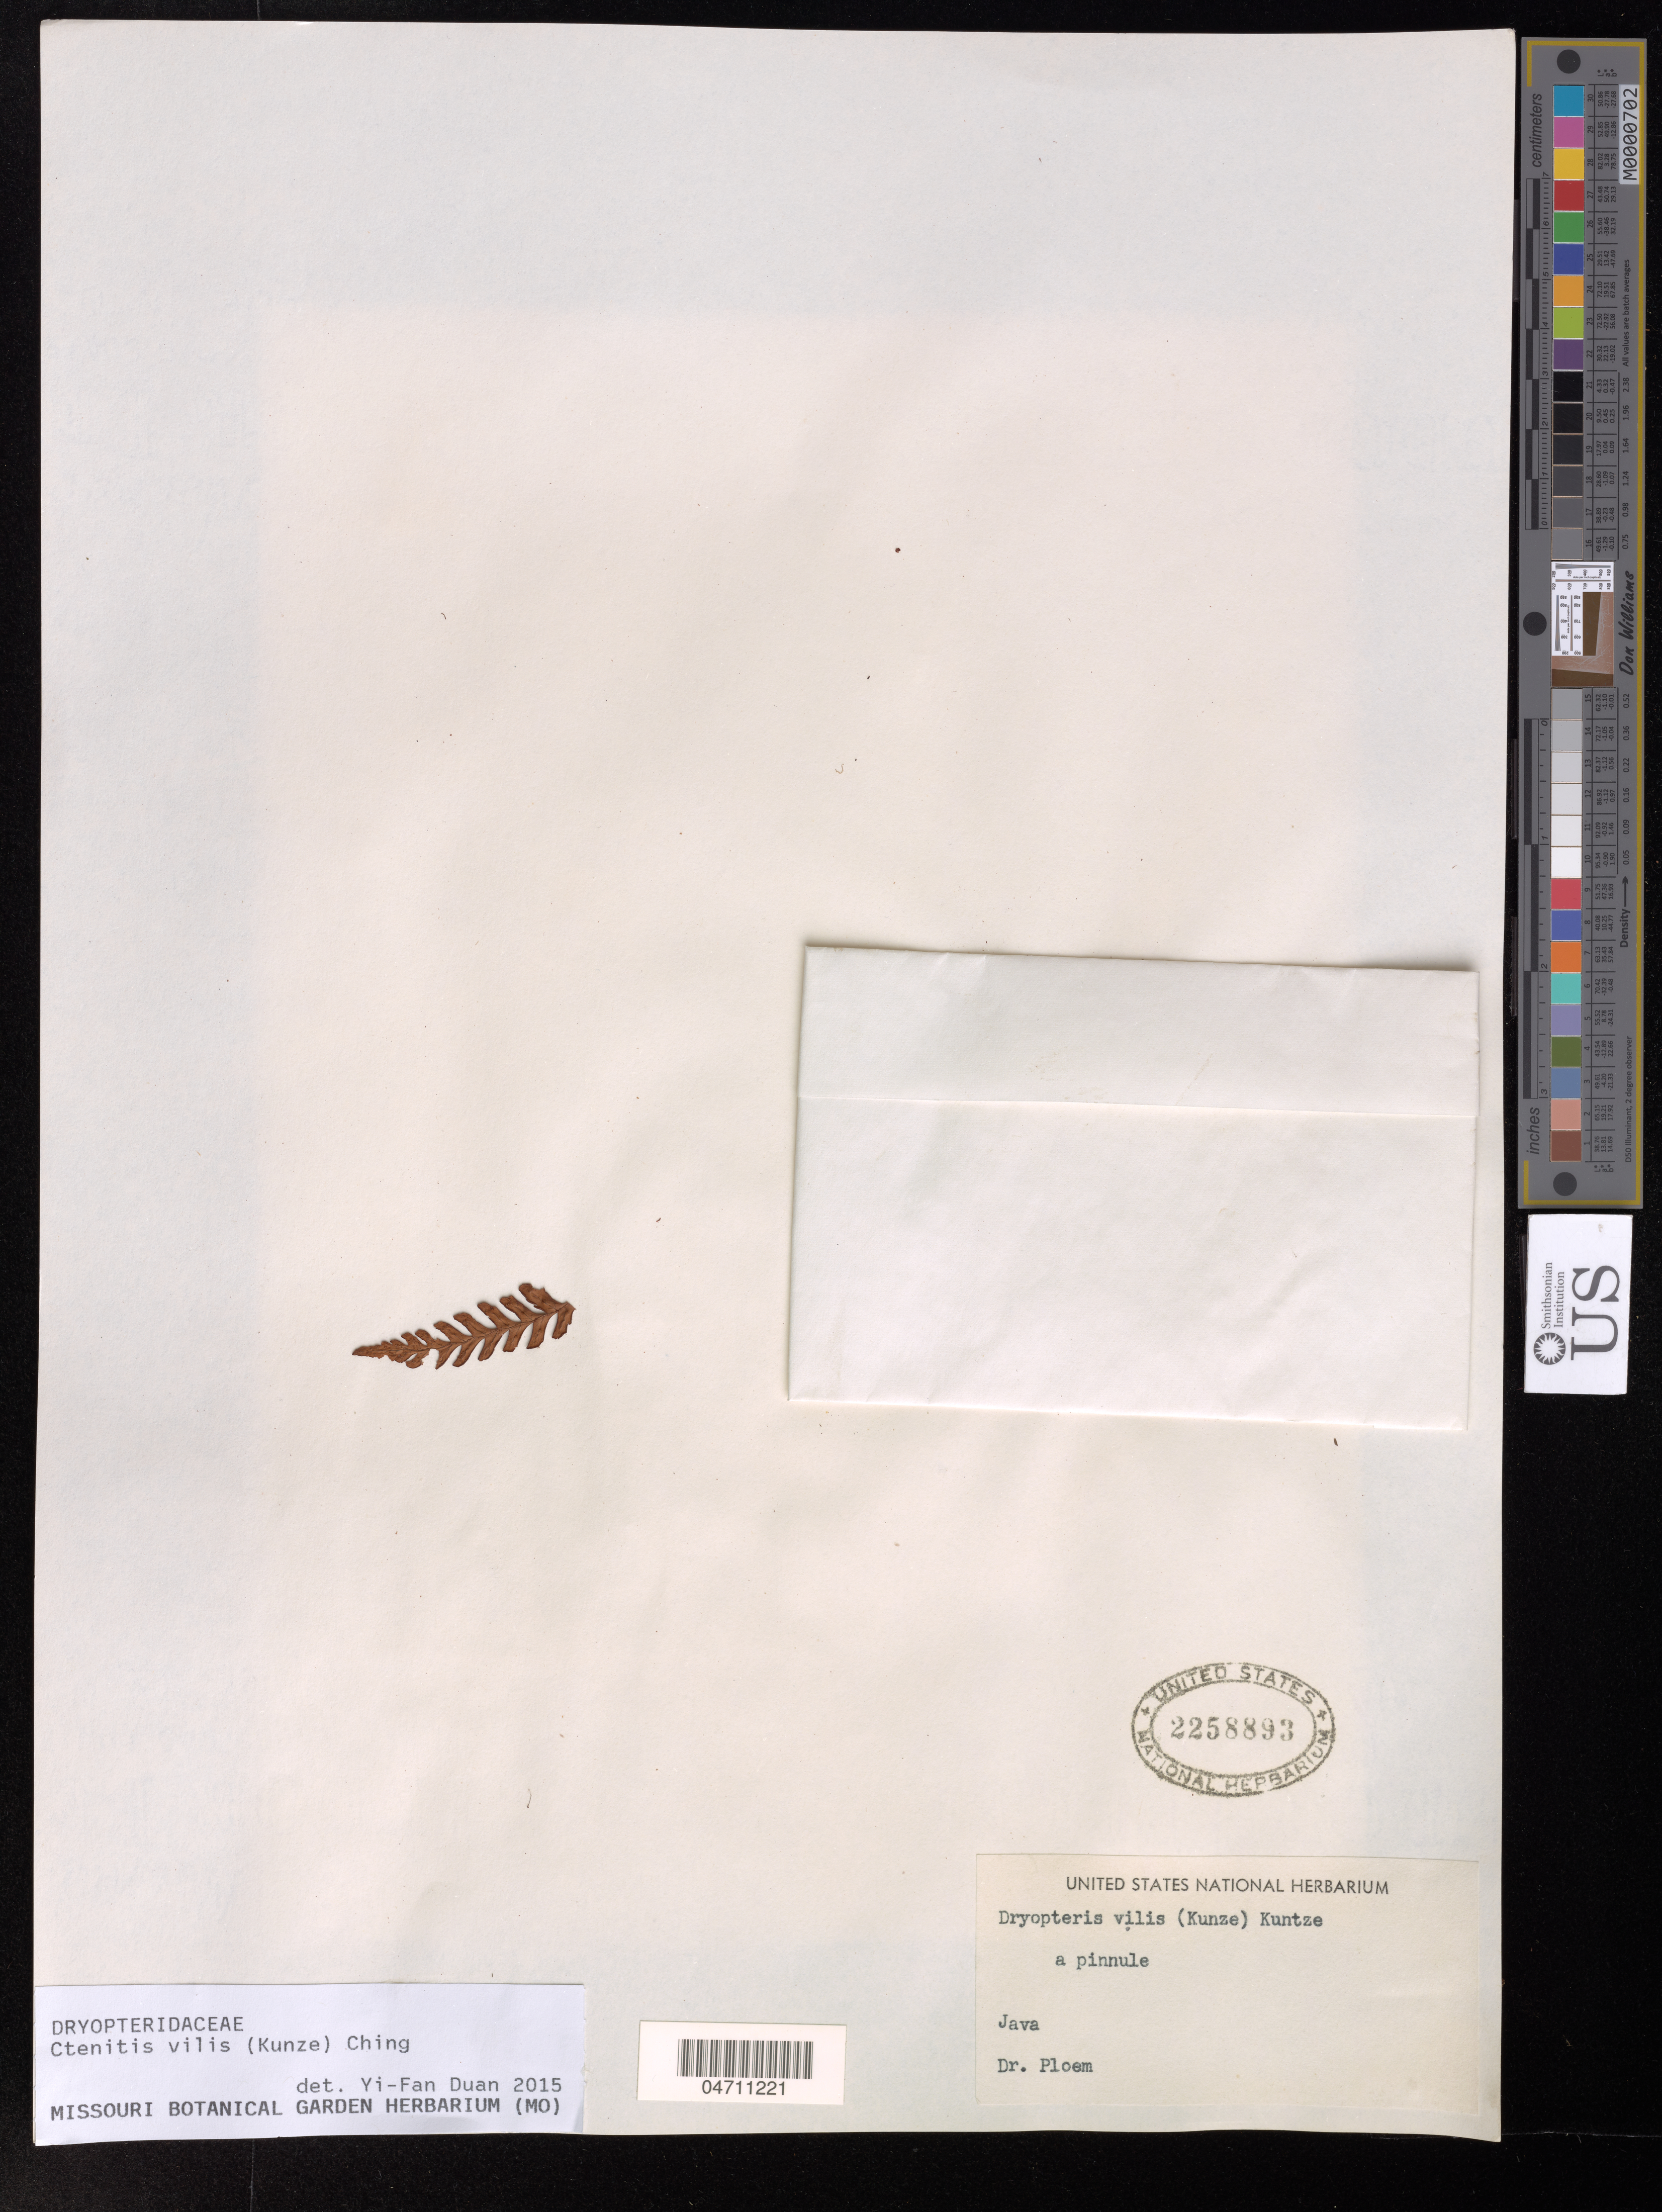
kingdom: Plantae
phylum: Tracheophyta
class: Polypodiopsida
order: Polypodiales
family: Dryopteridaceae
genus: Ctenitis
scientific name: Ctenitis vilis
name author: (Kunze) Ching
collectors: -. Ploem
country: Indonesia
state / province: Java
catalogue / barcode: US 2258893